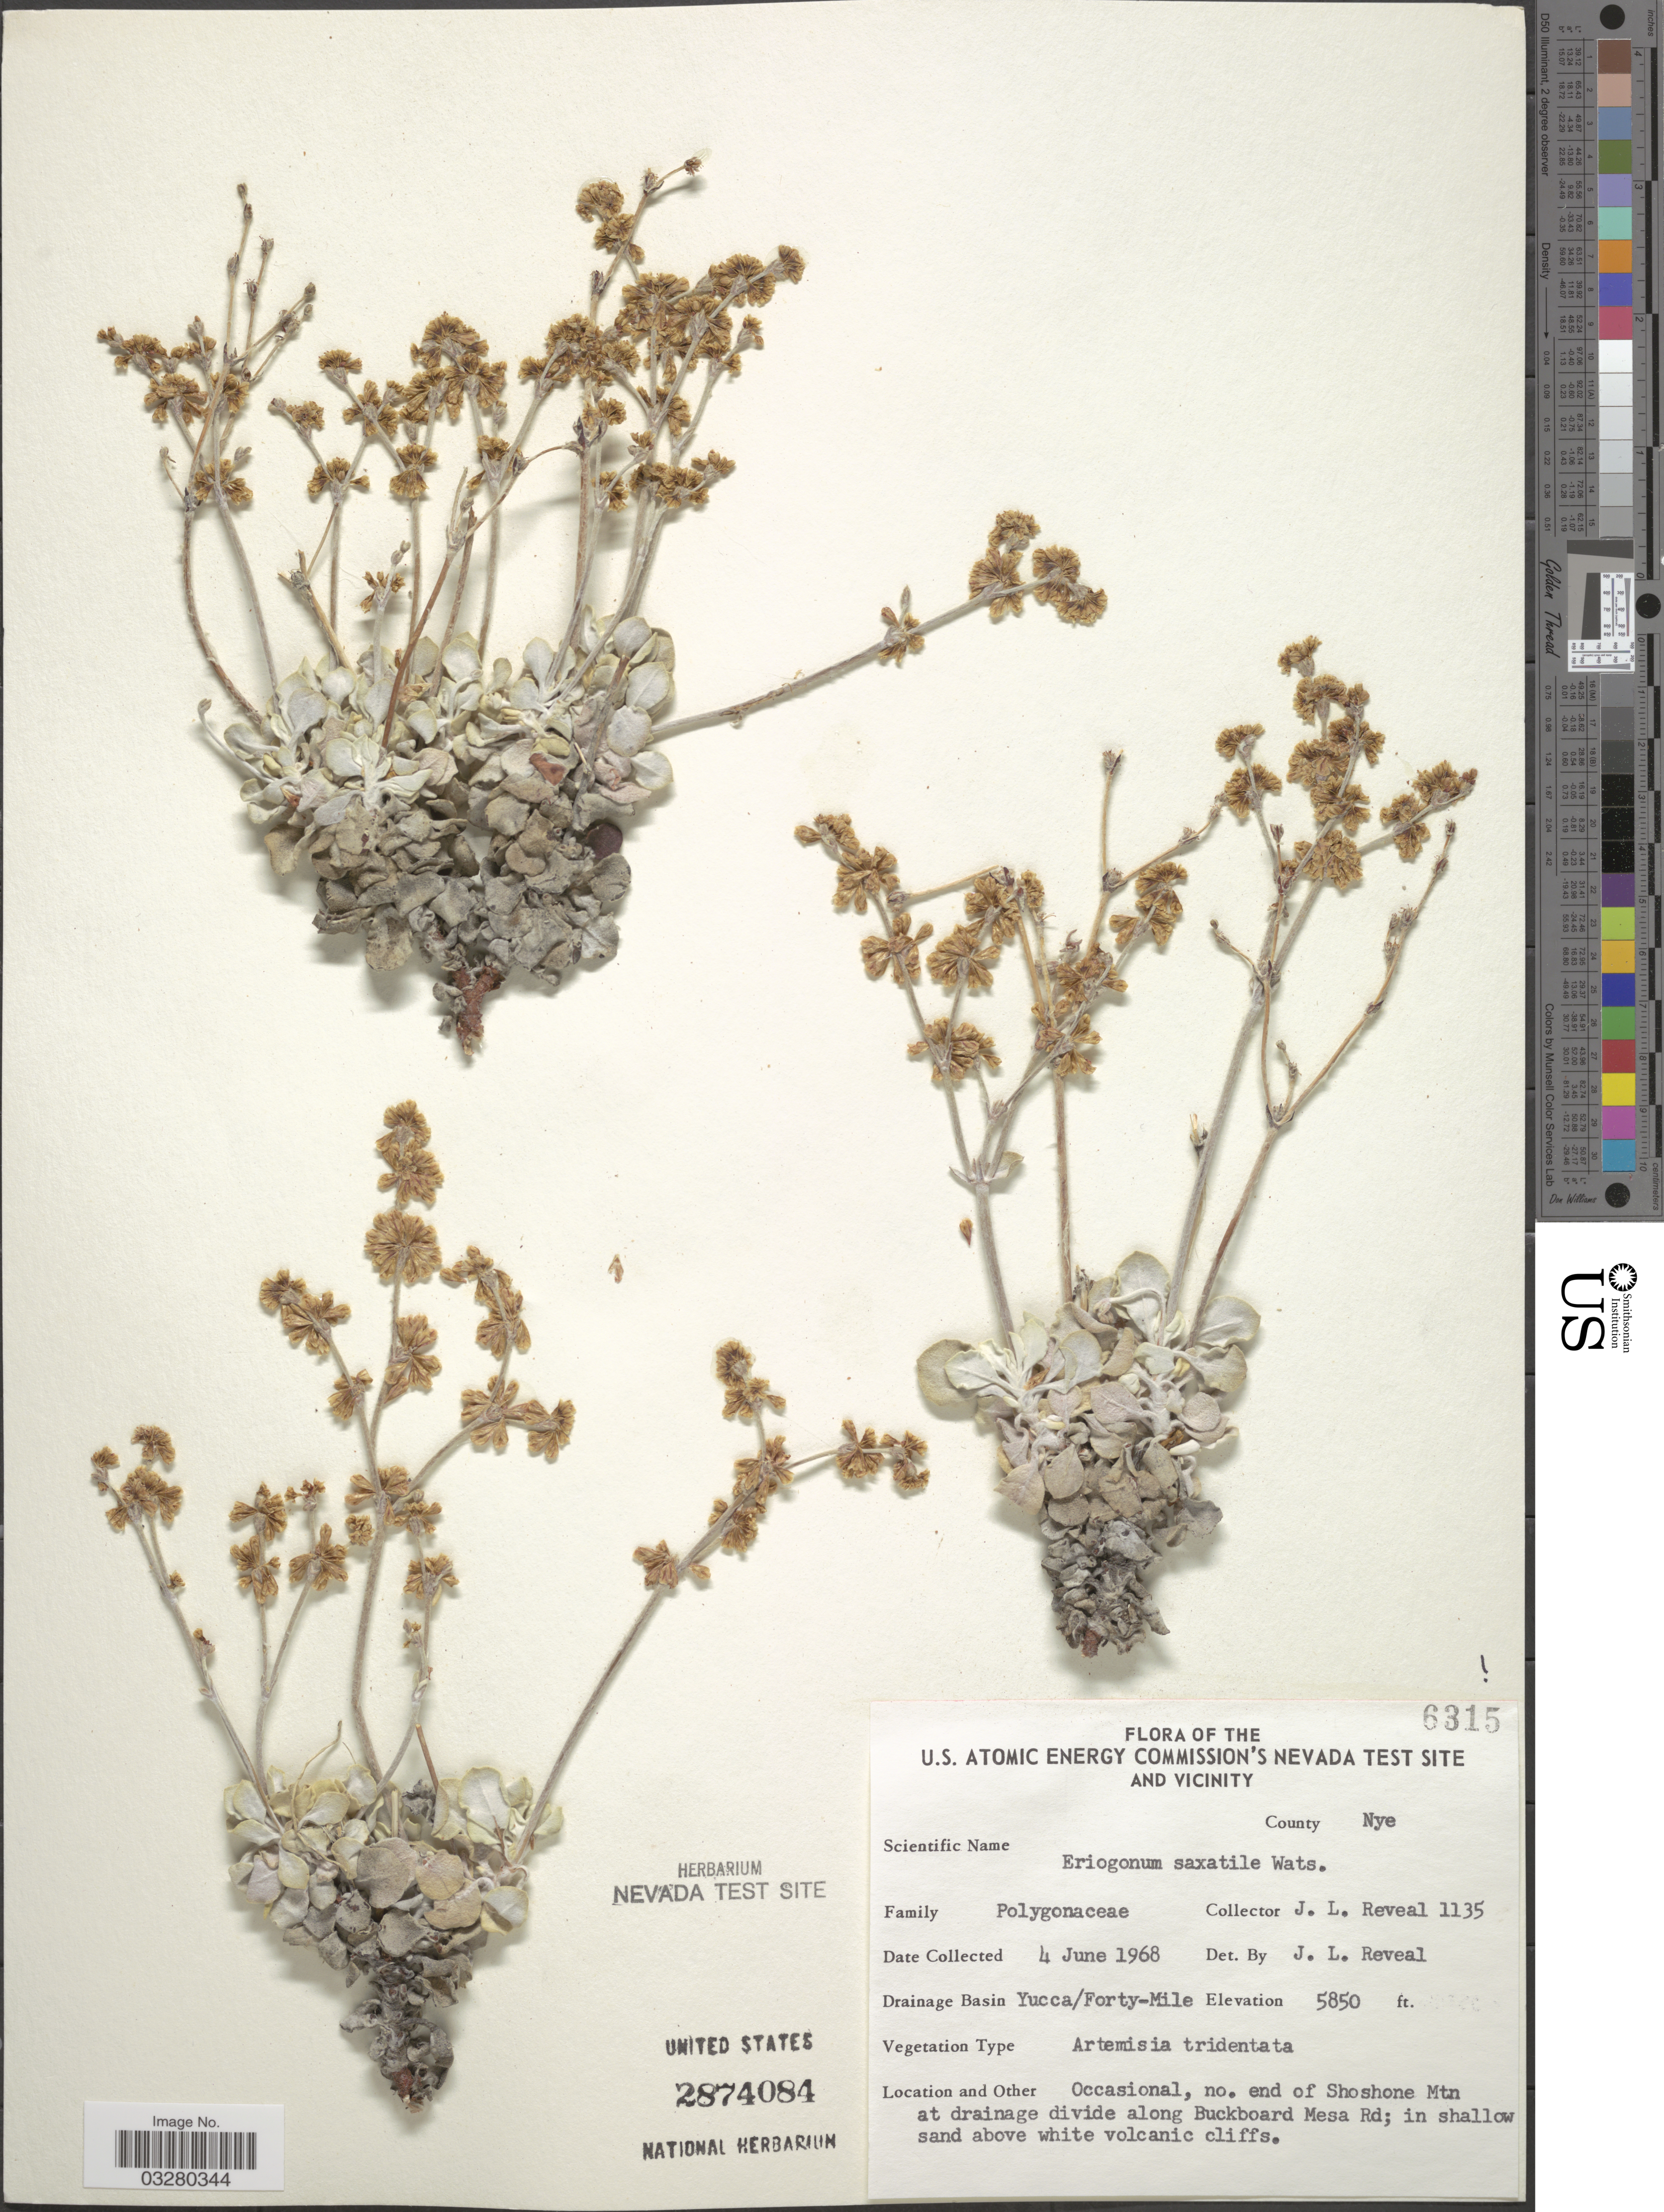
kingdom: Plantae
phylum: Tracheophyta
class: Magnoliopsida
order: Caryophyllales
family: Polygonaceae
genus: Eriogonum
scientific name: Eriogonum saxatile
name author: S. Watson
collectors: J. L. Reveal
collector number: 1135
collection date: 1968-07-04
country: United States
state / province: Nevada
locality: U.S. Atomic Energy Commission's Nevada Test Site and Vicinity. County Nye. Drainage Basin Yucca/Forty-Mile. No. end of Shoshone Mtn at drainage divide along Buckboard Mesa Rd.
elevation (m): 1783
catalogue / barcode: US 2874084